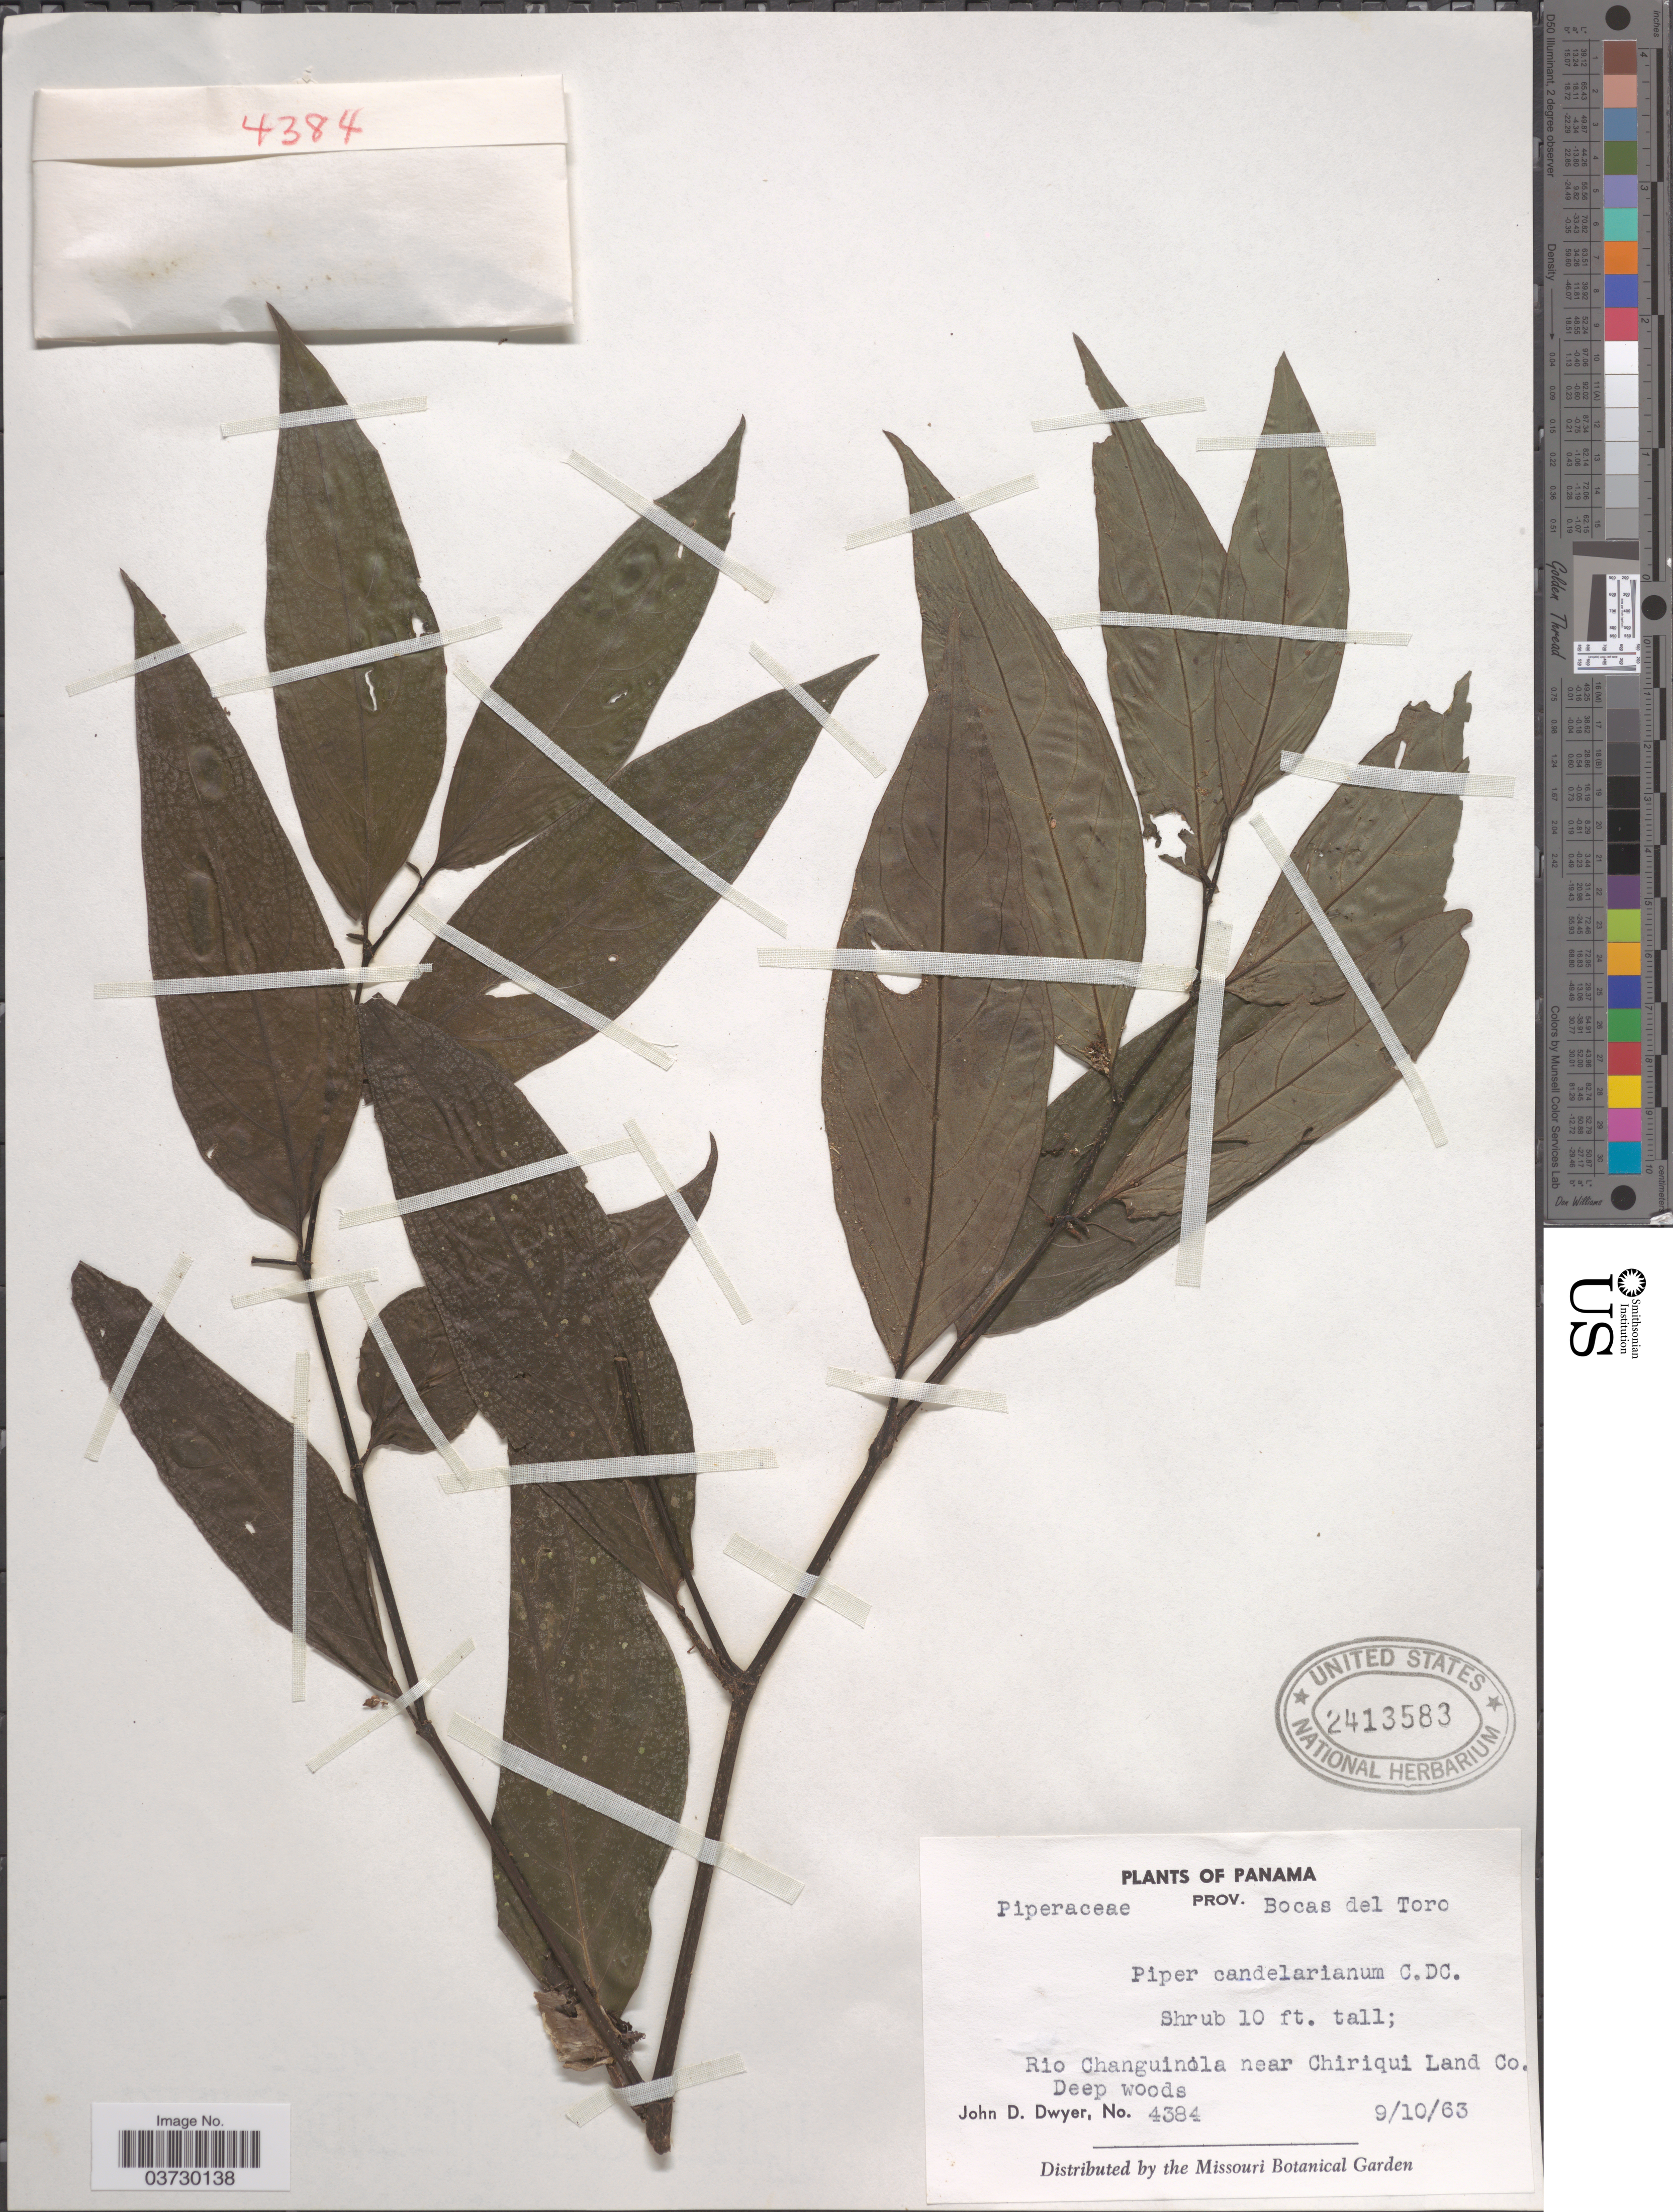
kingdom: Plantae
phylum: Tracheophyta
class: Magnoliopsida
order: Piperales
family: Piperaceae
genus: Piper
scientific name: Piper candelarianum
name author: C. DC.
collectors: J. D. Dwyer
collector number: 4384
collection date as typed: Transcribed d/m/y: 9/10/63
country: Panama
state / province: Bocas del Toro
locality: Rio Changuinola near Chiriqui Land Co.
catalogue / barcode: US 2413583